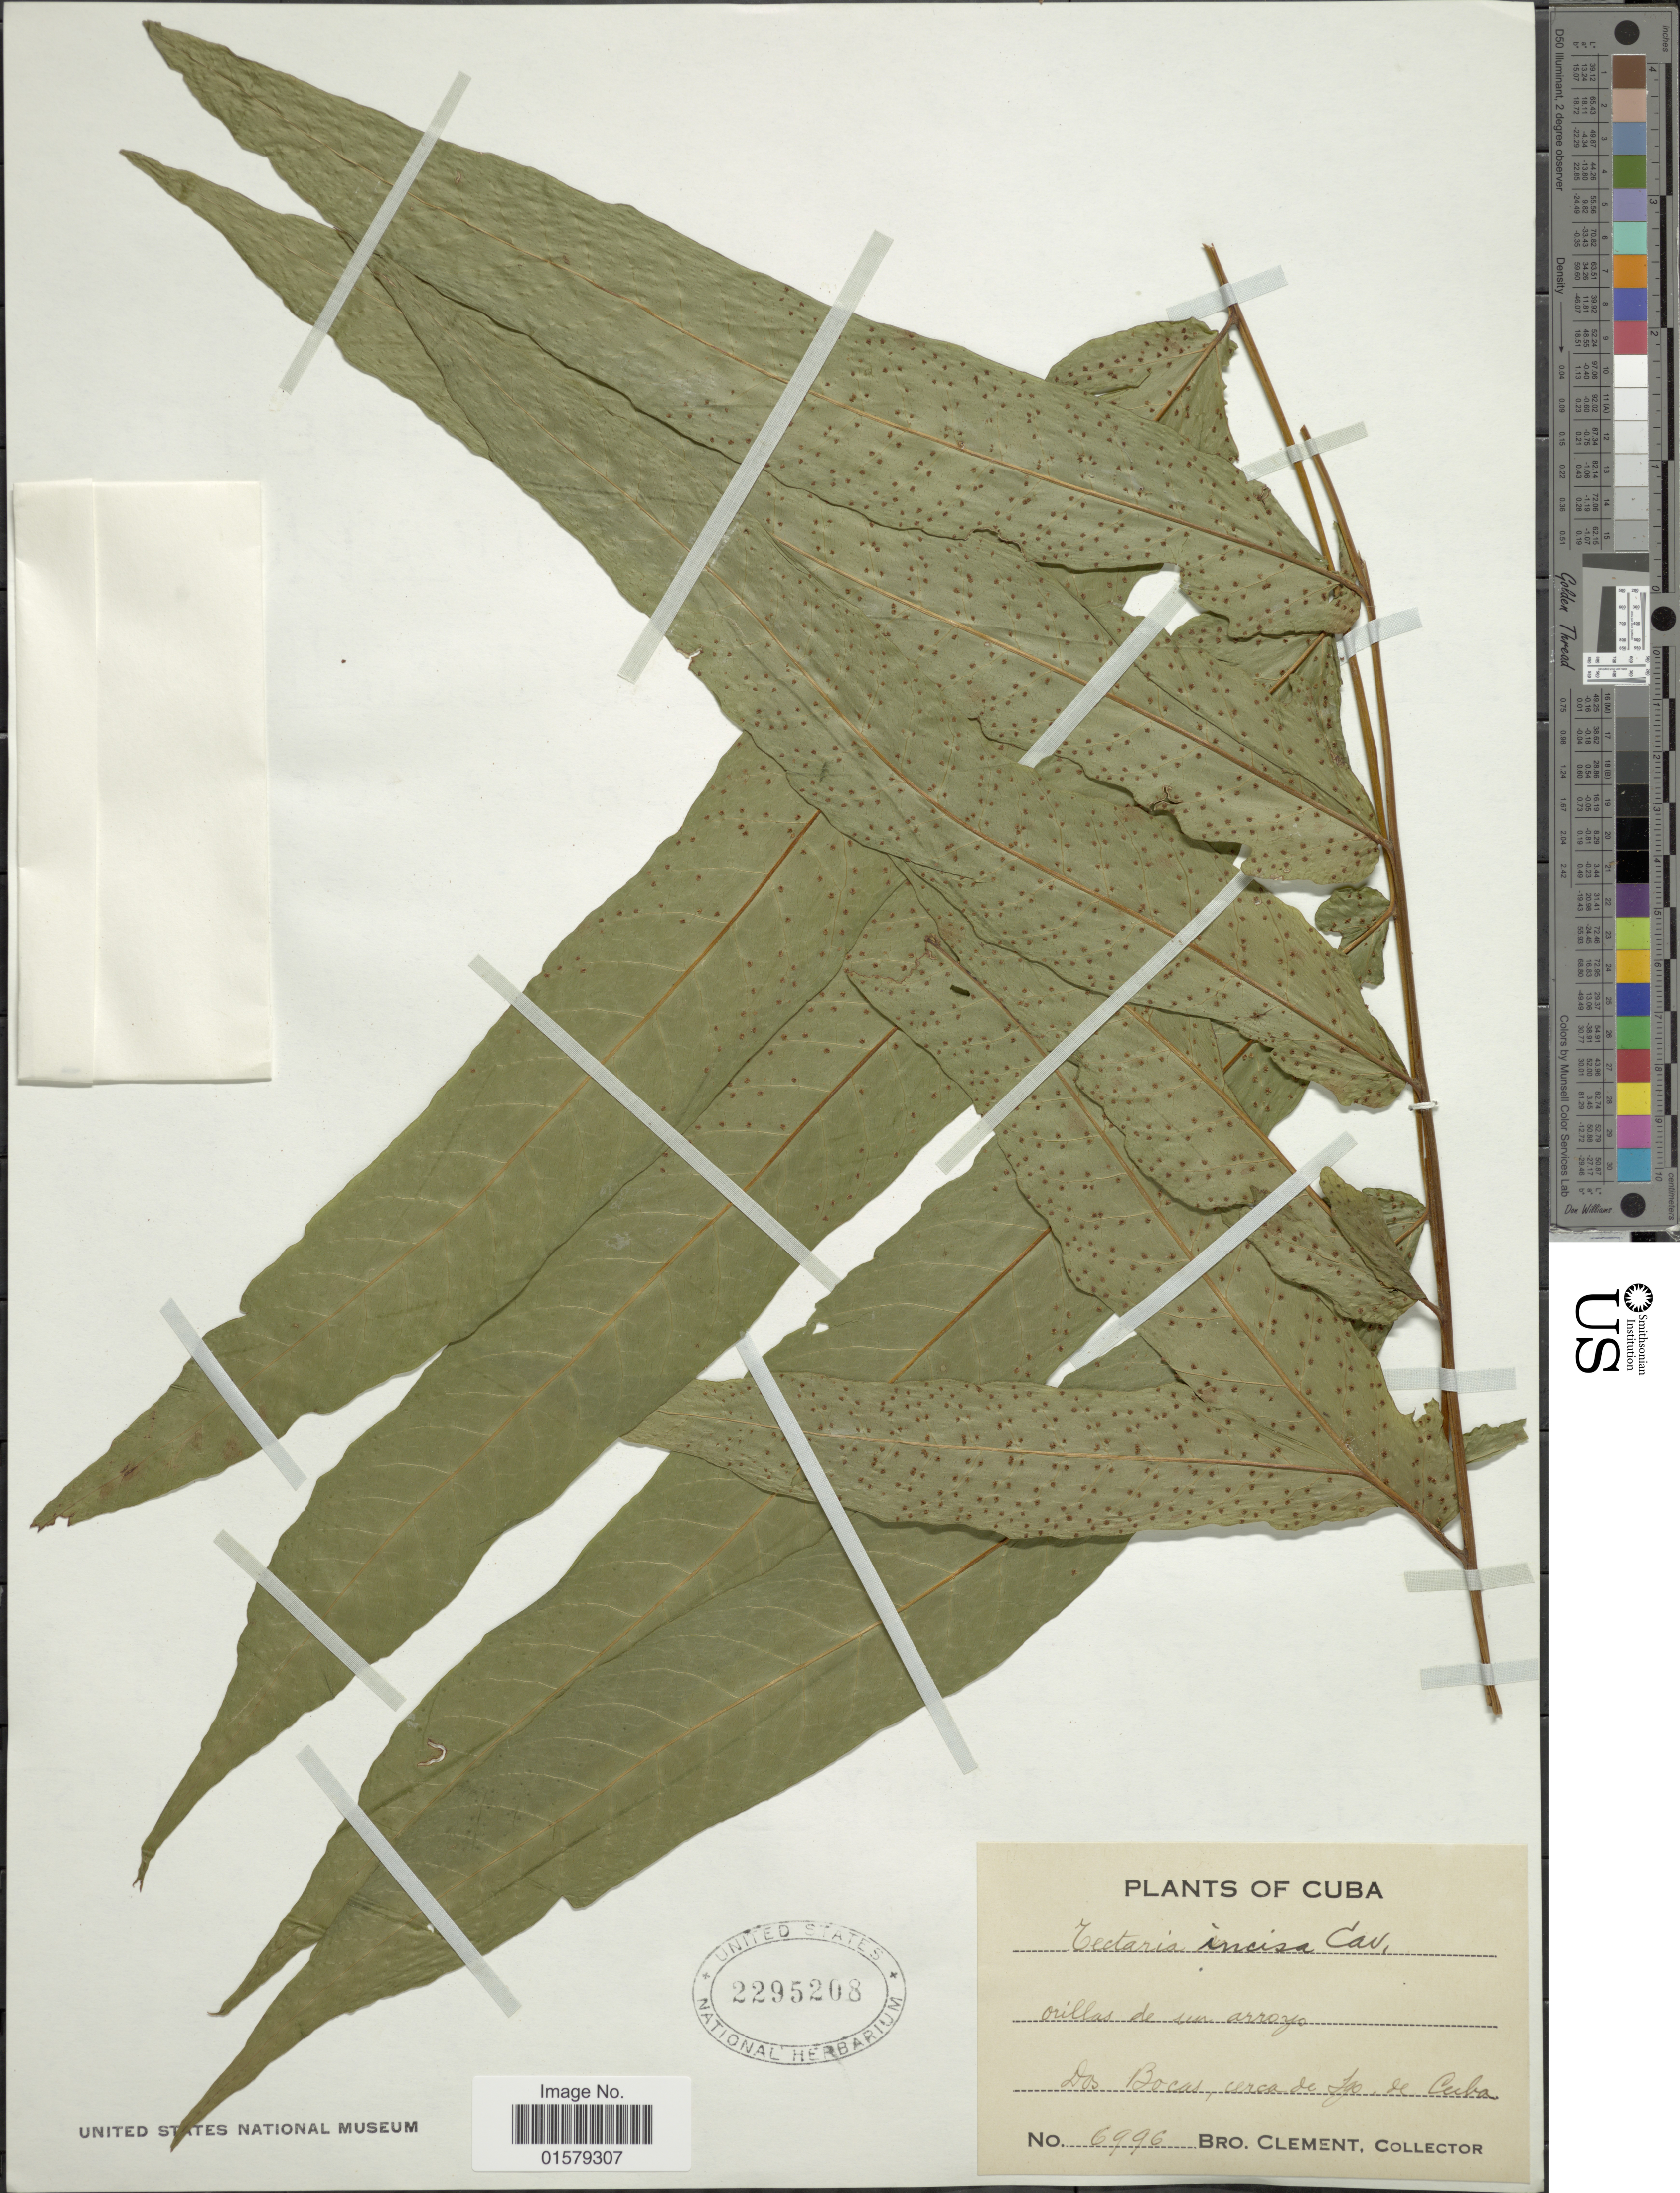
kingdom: Plantae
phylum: Tracheophyta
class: Polypodiopsida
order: Polypodiales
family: Tectariaceae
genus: Tectaria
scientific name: Tectaria incisa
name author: Cav.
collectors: B. Clement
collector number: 6996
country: Cuba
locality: Orillas de un arroyo, Dos Bocas, cerca de Sgo. de Cuba.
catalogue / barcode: US 2295208